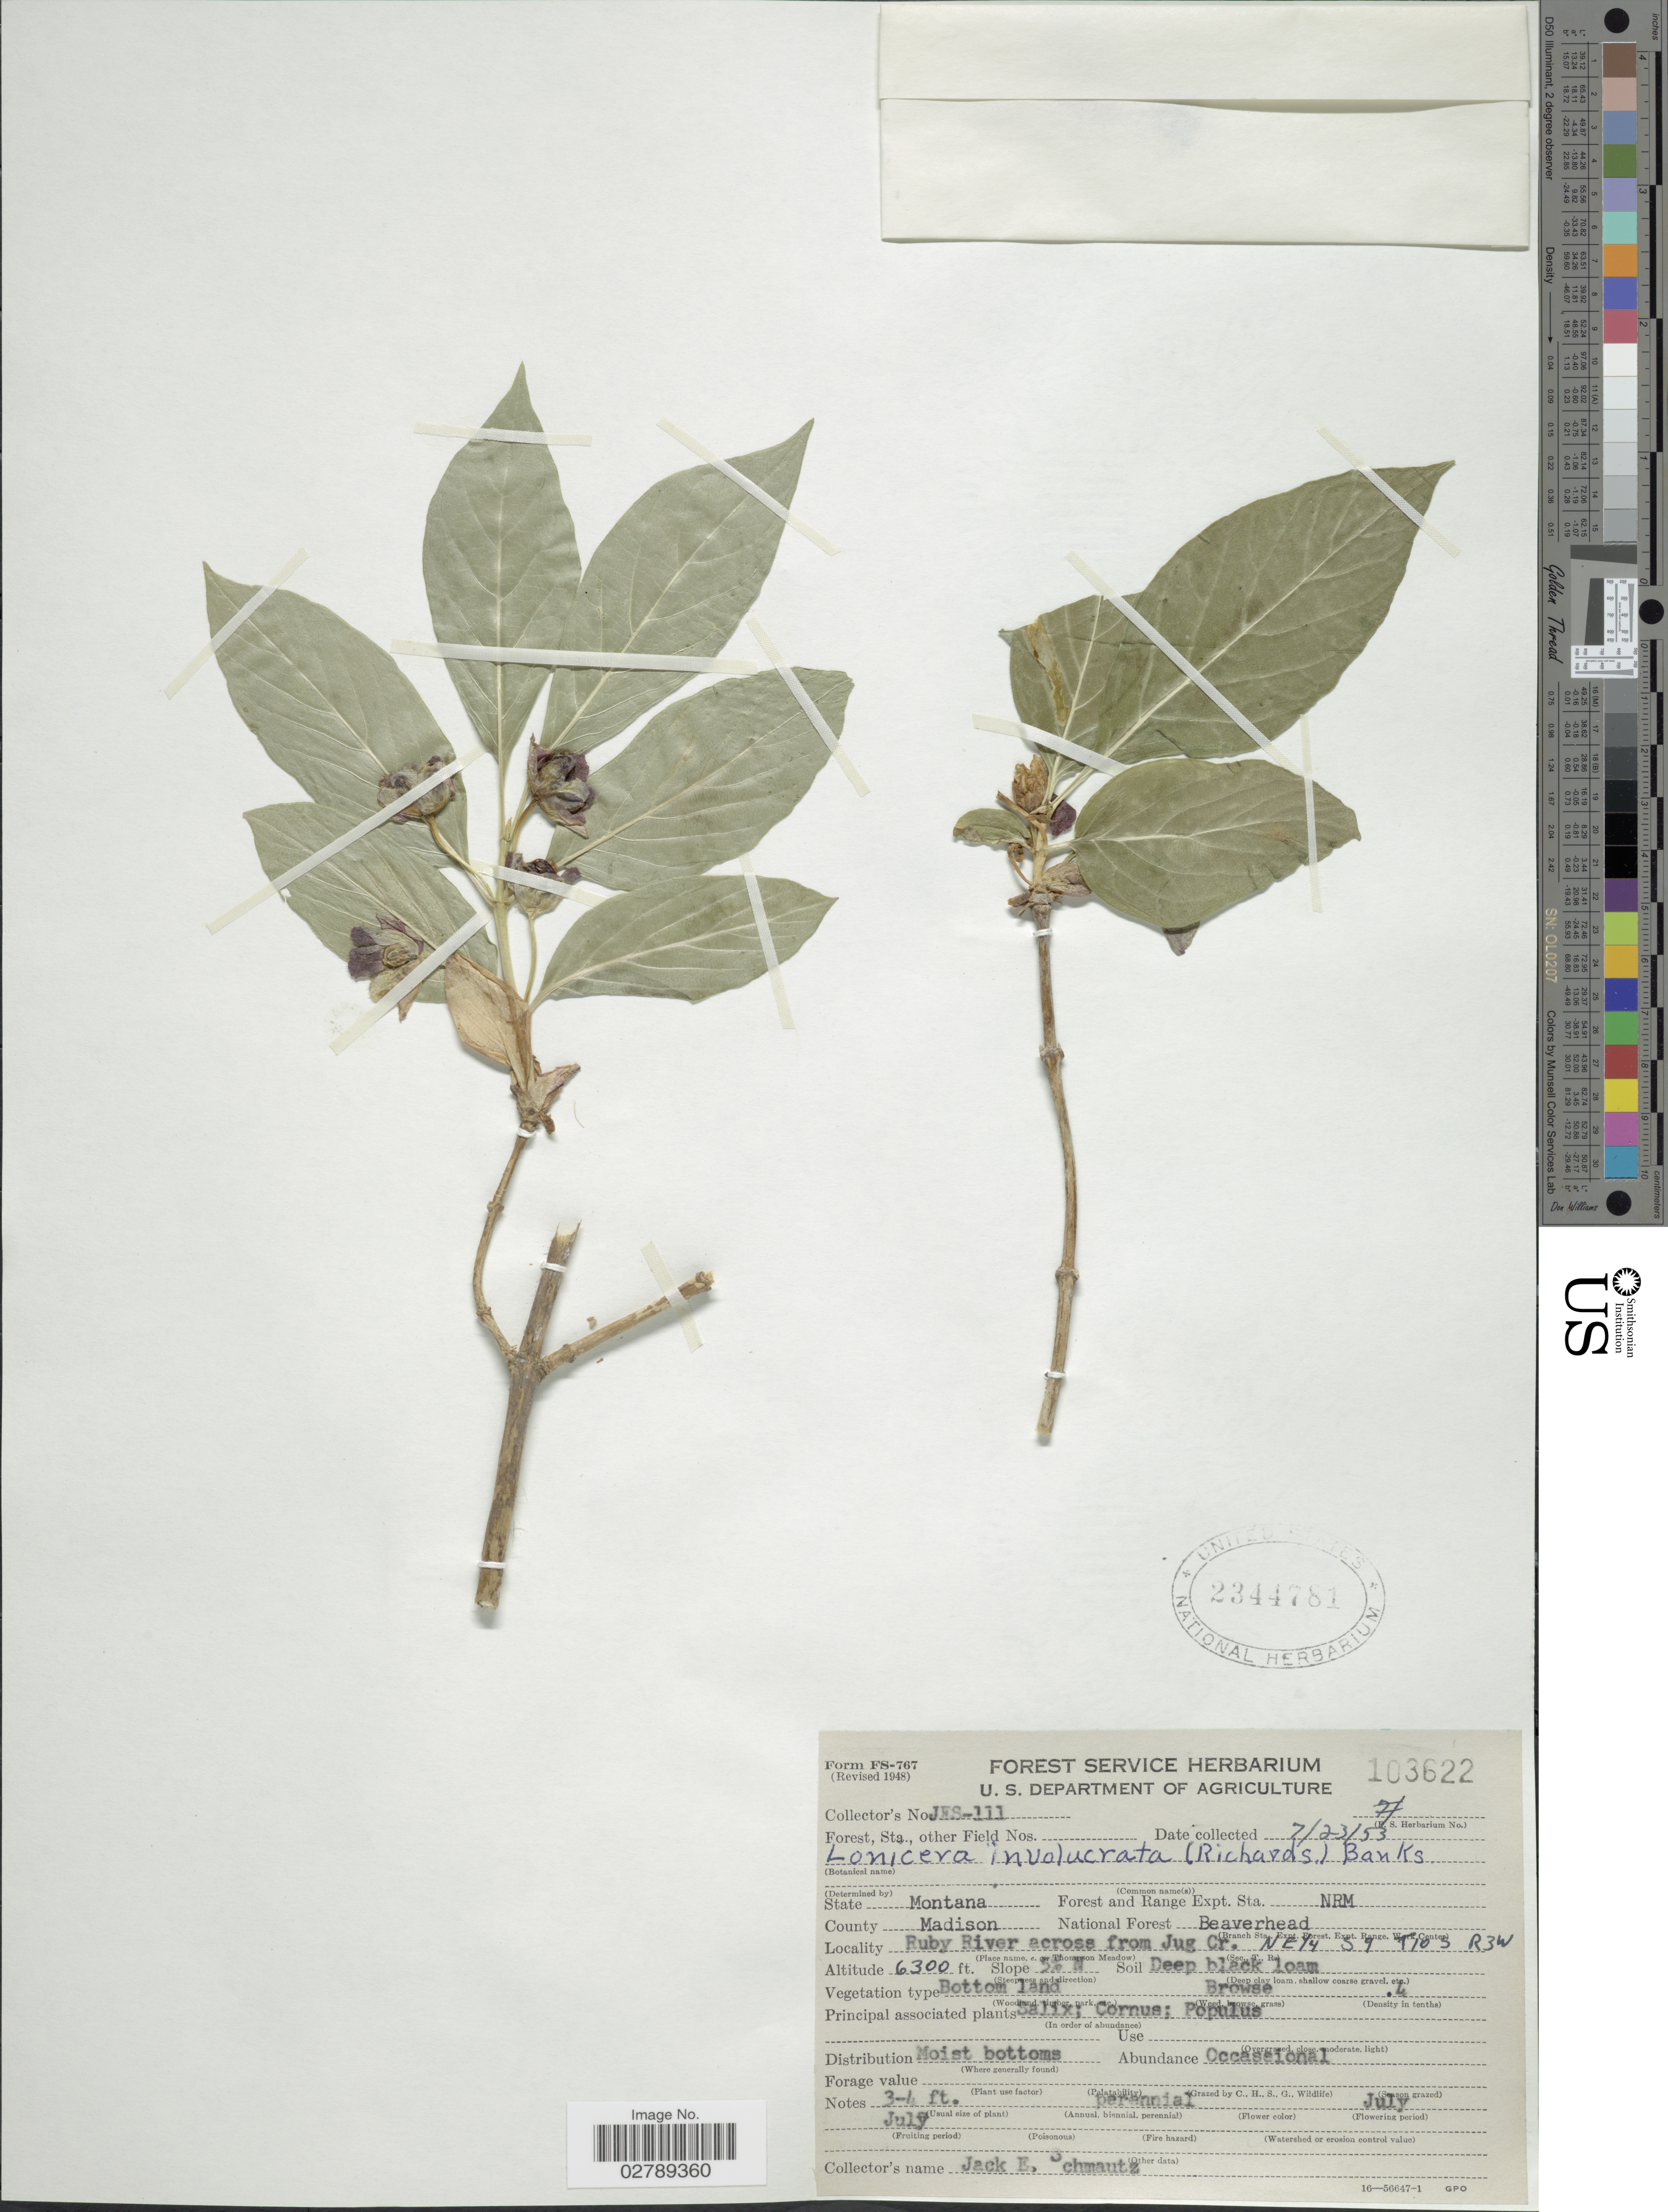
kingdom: Plantae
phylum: Tracheophyta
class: Magnoliopsida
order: Dipsacales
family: Caprifoliaceae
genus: Lonicera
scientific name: Lonicera involucrata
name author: (Richardson) Banks ex Spreng.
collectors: J. Schmautz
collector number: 111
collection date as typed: Transcribed d/m/y: 23/7/53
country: United States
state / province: Montana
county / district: Madison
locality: Forest and Range Expt. Sta. NRM, National Forest Beaverhead. Ruby River across from Jug Cr. NE74 S9 T10S R3W.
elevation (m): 1920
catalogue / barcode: US 2344781